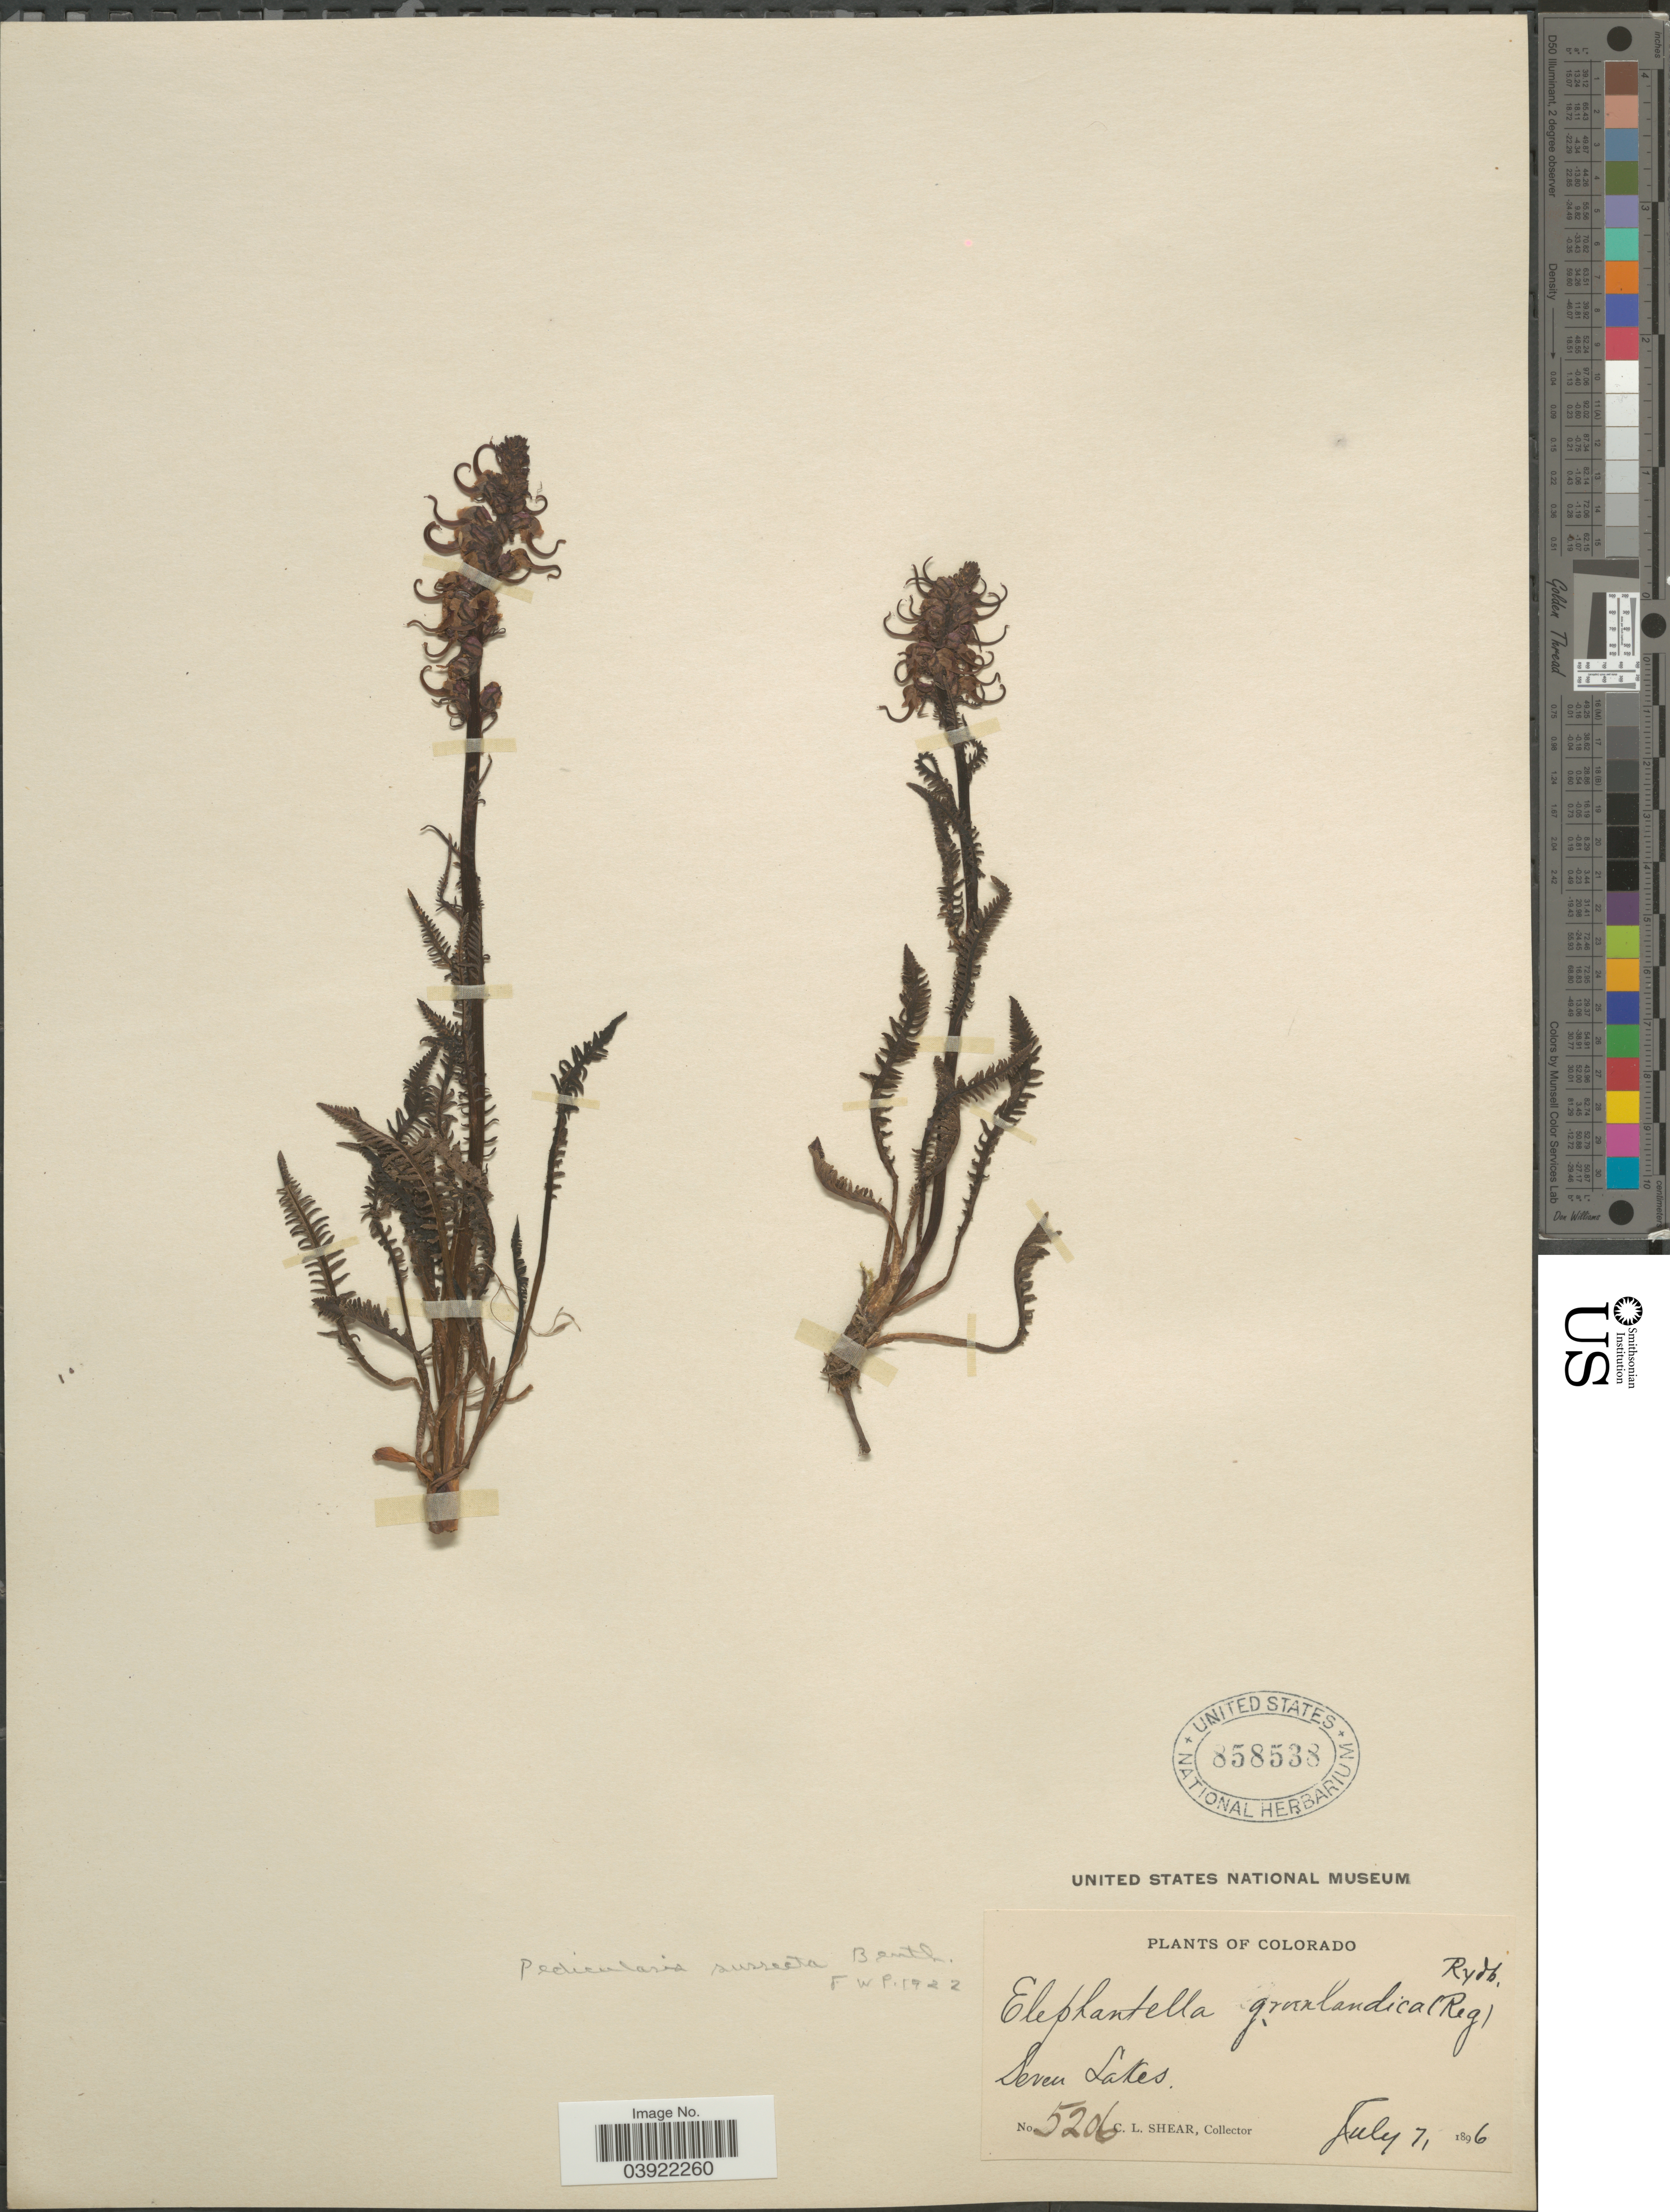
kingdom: Plantae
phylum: Tracheophyta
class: Magnoliopsida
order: Lamiales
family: Orobanchaceae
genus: Pedicularis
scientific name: Pedicularis groenlandica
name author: Retz.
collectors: C. L. Shear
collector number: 5206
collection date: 1896-07-07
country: United States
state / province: Colorado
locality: Seven Lakes.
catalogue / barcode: US 858538